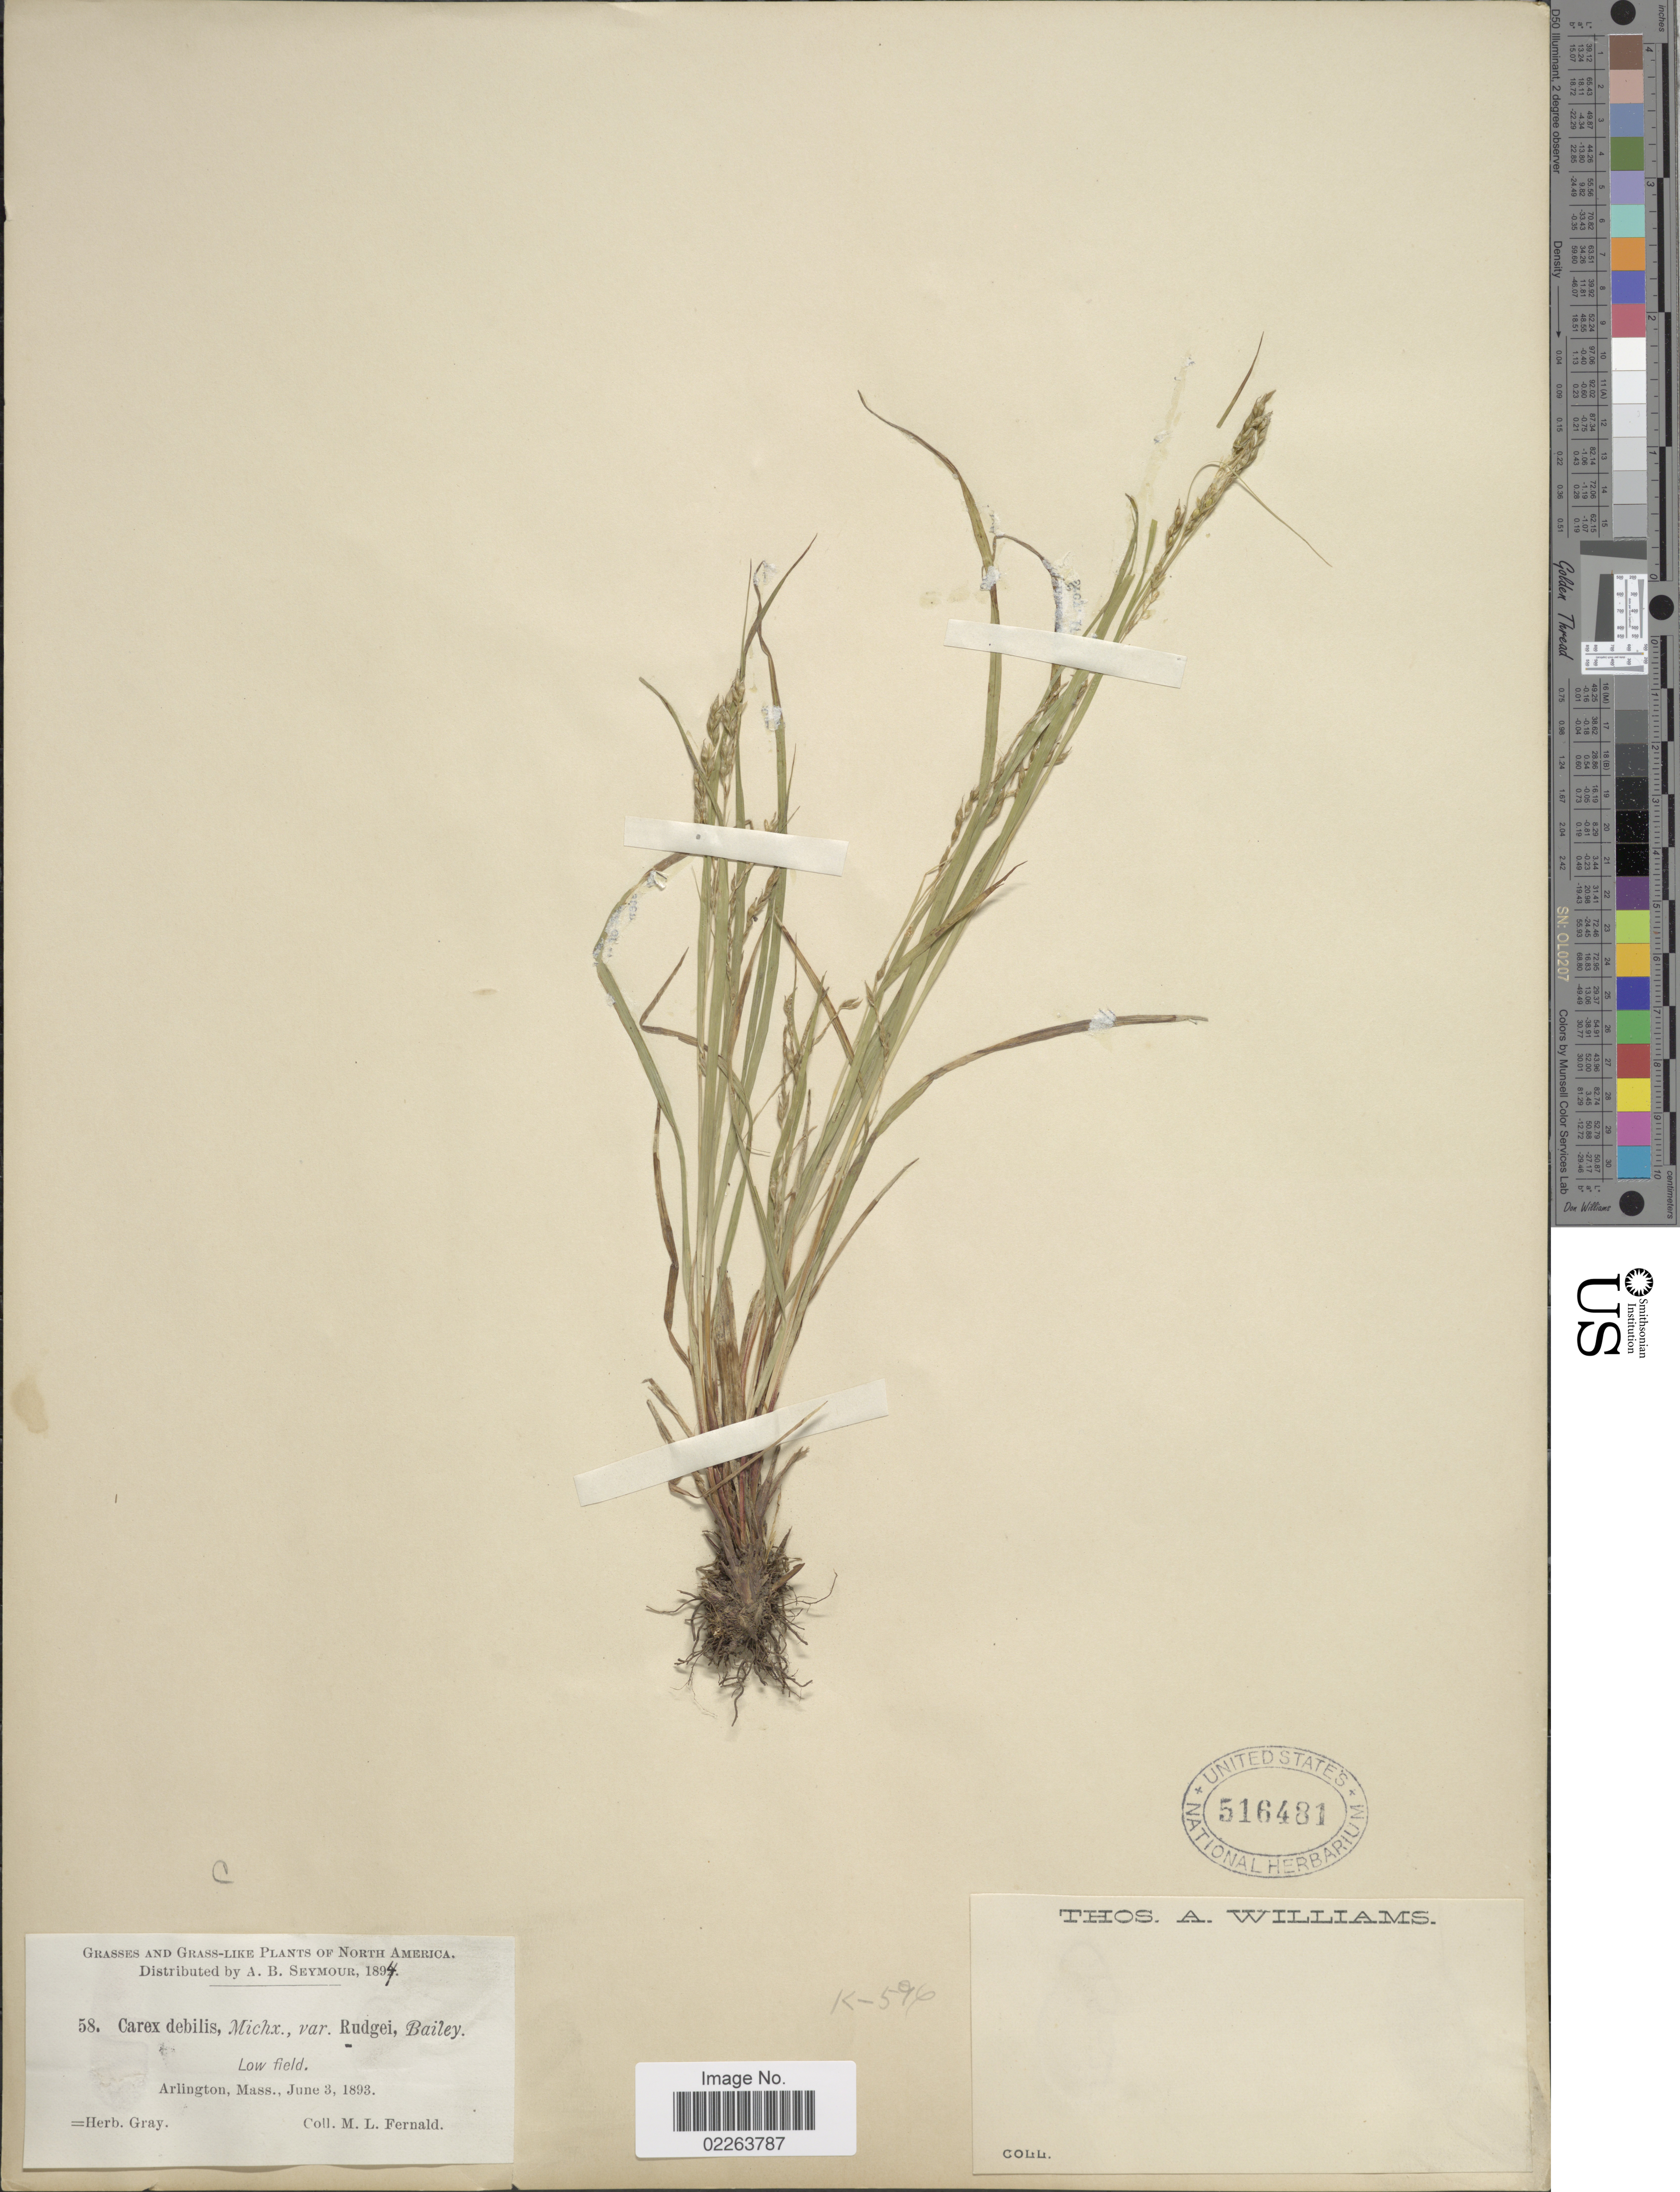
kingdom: Plantae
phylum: Tracheophyta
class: Liliopsida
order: Poales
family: Cyperaceae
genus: Carex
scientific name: Carex flexuosa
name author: Muhl. ex Willd.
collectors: M. L. Fernald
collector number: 58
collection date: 1893-06-03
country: United States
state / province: Massachusetts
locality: Arlington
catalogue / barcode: US 516481